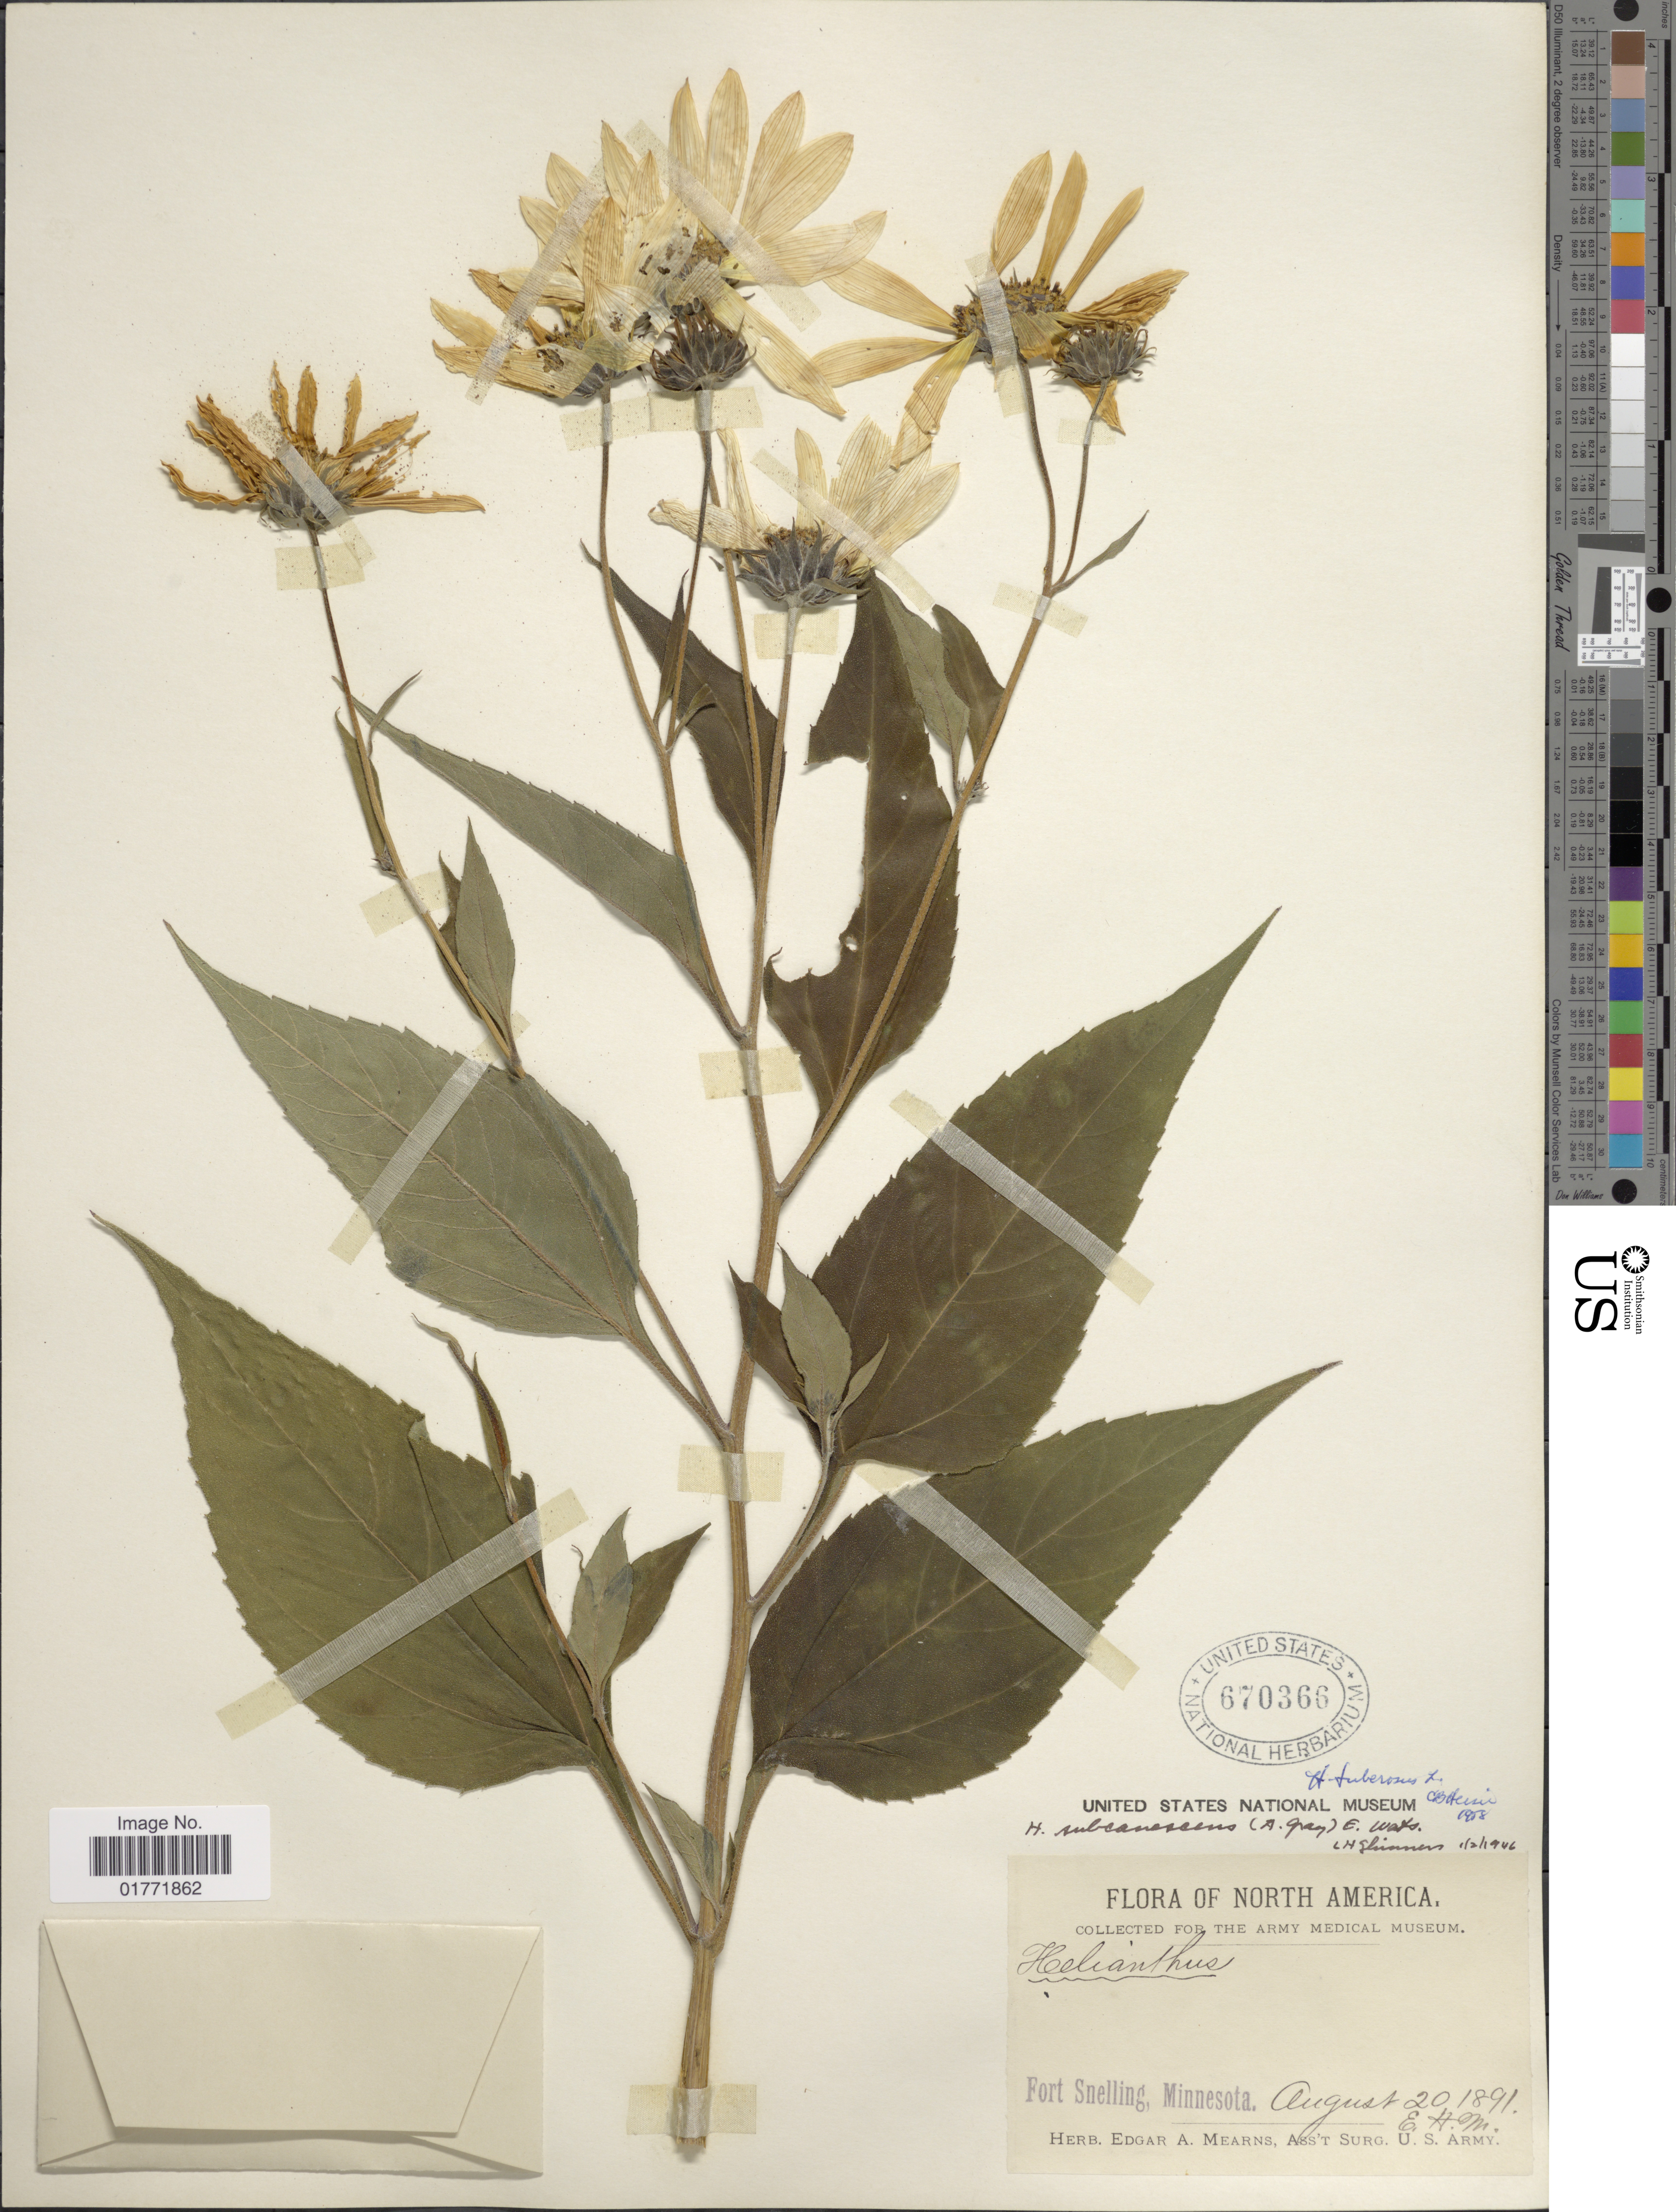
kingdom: Plantae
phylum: Tracheophyta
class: Magnoliopsida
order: Asterales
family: Asteraceae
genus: Helianthus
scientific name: Helianthus subcanescens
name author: (A. Gray) E. Watson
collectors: E. A. Mearns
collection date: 1891-08-20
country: United States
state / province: Minnesota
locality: Fort Snelling, Minnestota.North America.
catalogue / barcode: US 670366